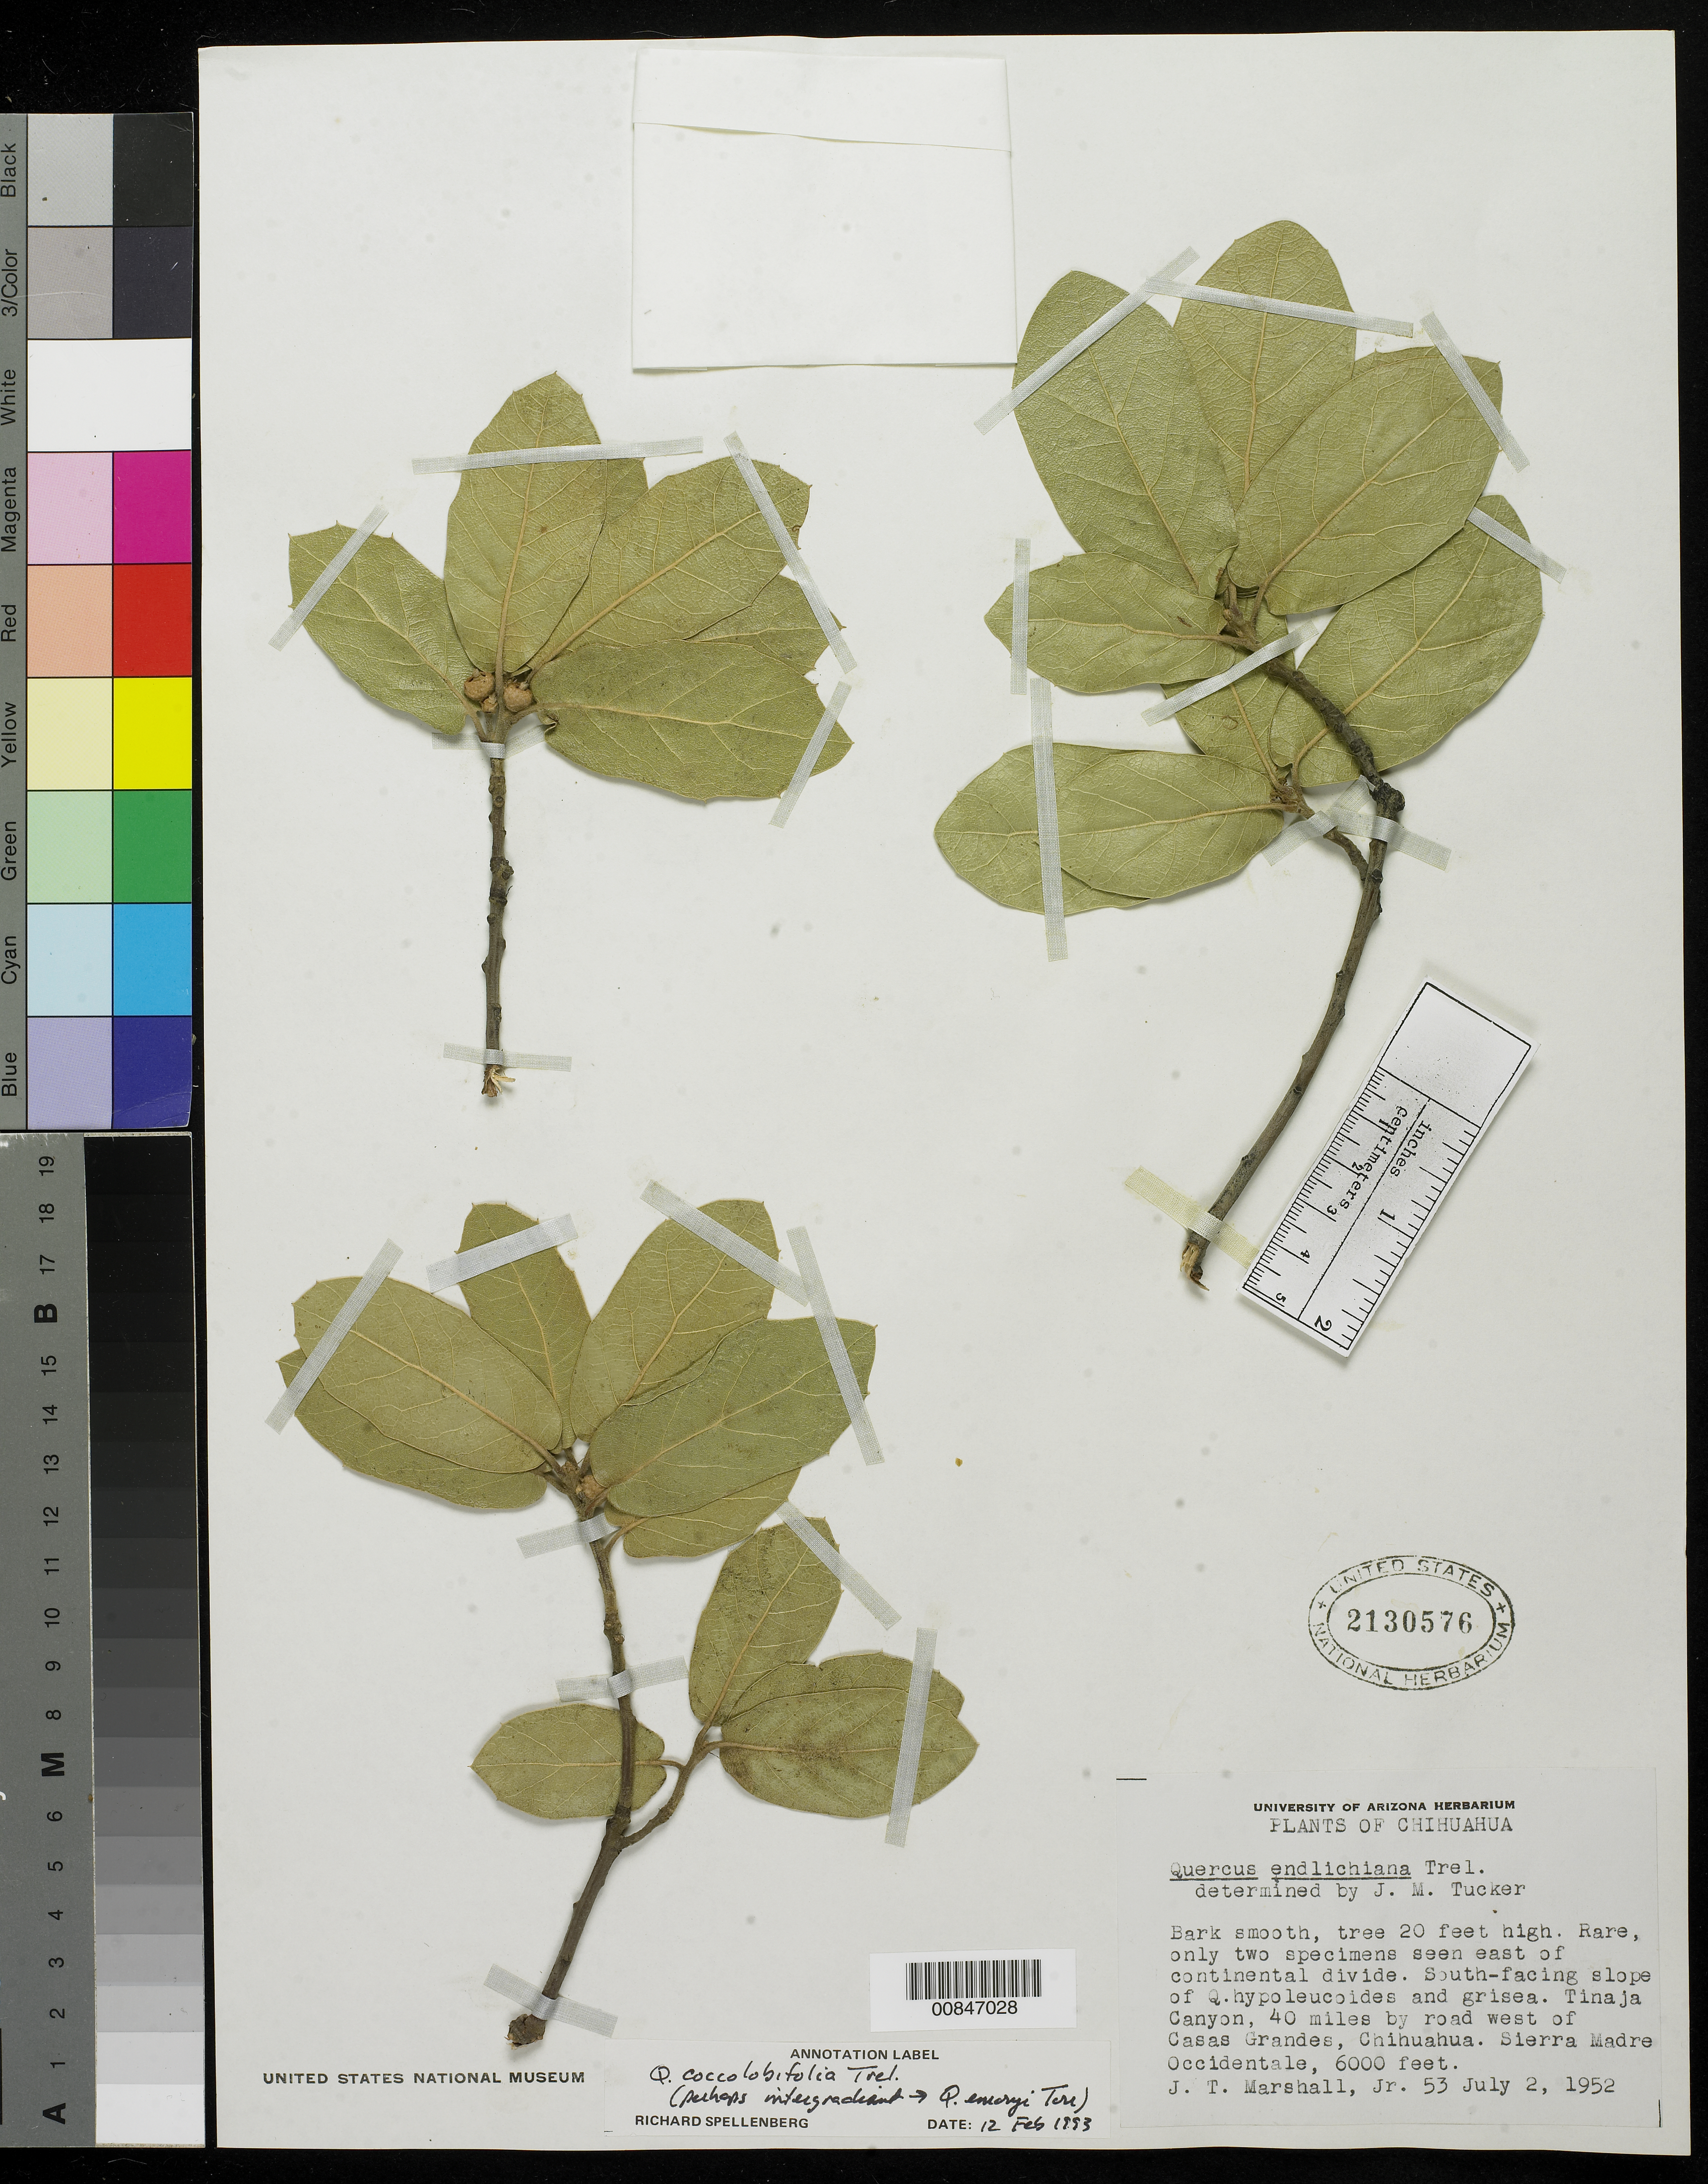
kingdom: Plantae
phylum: Tracheophyta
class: Magnoliopsida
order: Fagales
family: Fagaceae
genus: Quercus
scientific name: Quercus coccolobifolia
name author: Trel.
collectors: Marshall Jr., J. T.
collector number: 53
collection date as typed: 02 Jul 1952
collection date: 1952-07-02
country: Mexico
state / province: Chihuahua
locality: Tinaja Canyon, 40 miles by road west of Casas Grandes, Chihuahua. Sierra Madre Occidental.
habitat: South-facing slope of Q. hypoleucoides and grisea.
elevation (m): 1829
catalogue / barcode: US 2130576